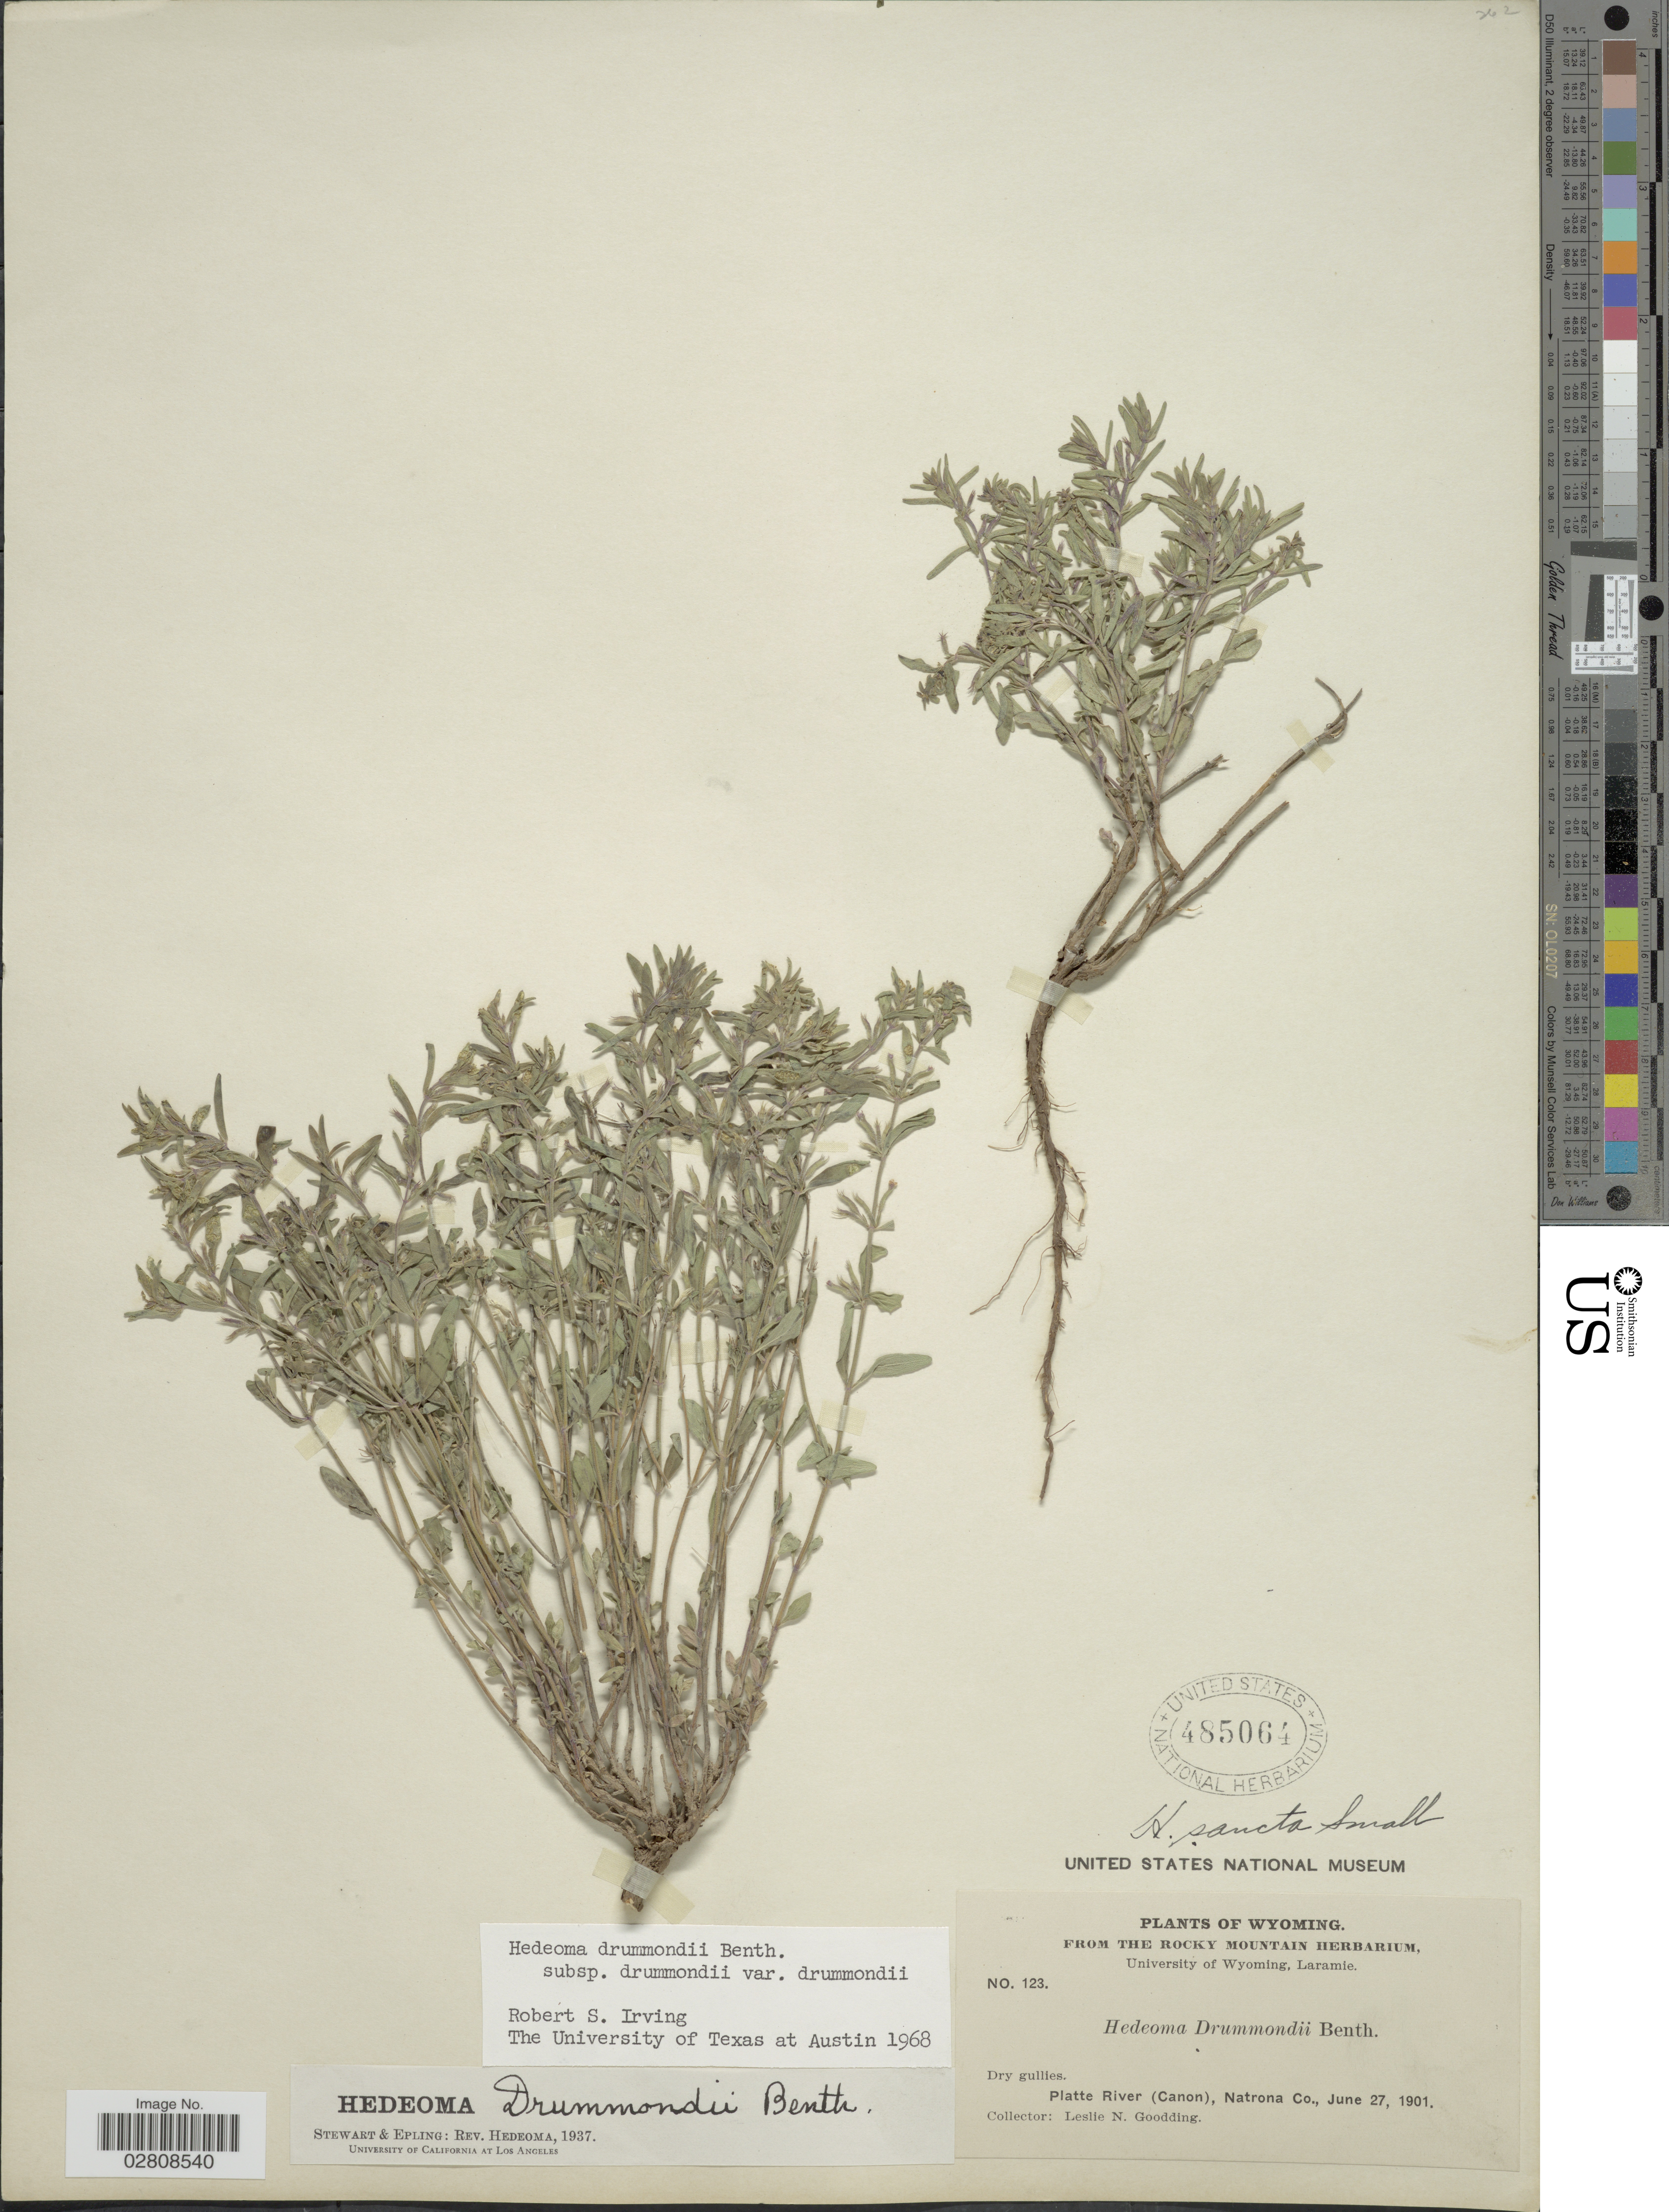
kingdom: Plantae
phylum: Tracheophyta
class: Magnoliopsida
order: Lamiales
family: Lamiaceae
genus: Hedeoma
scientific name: Hedeoma drummondii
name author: Benth.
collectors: L. N. Goodding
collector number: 123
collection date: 1901-06-27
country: United States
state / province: Wyoming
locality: Platte River (Canon), Natrona Co.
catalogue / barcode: US 485064